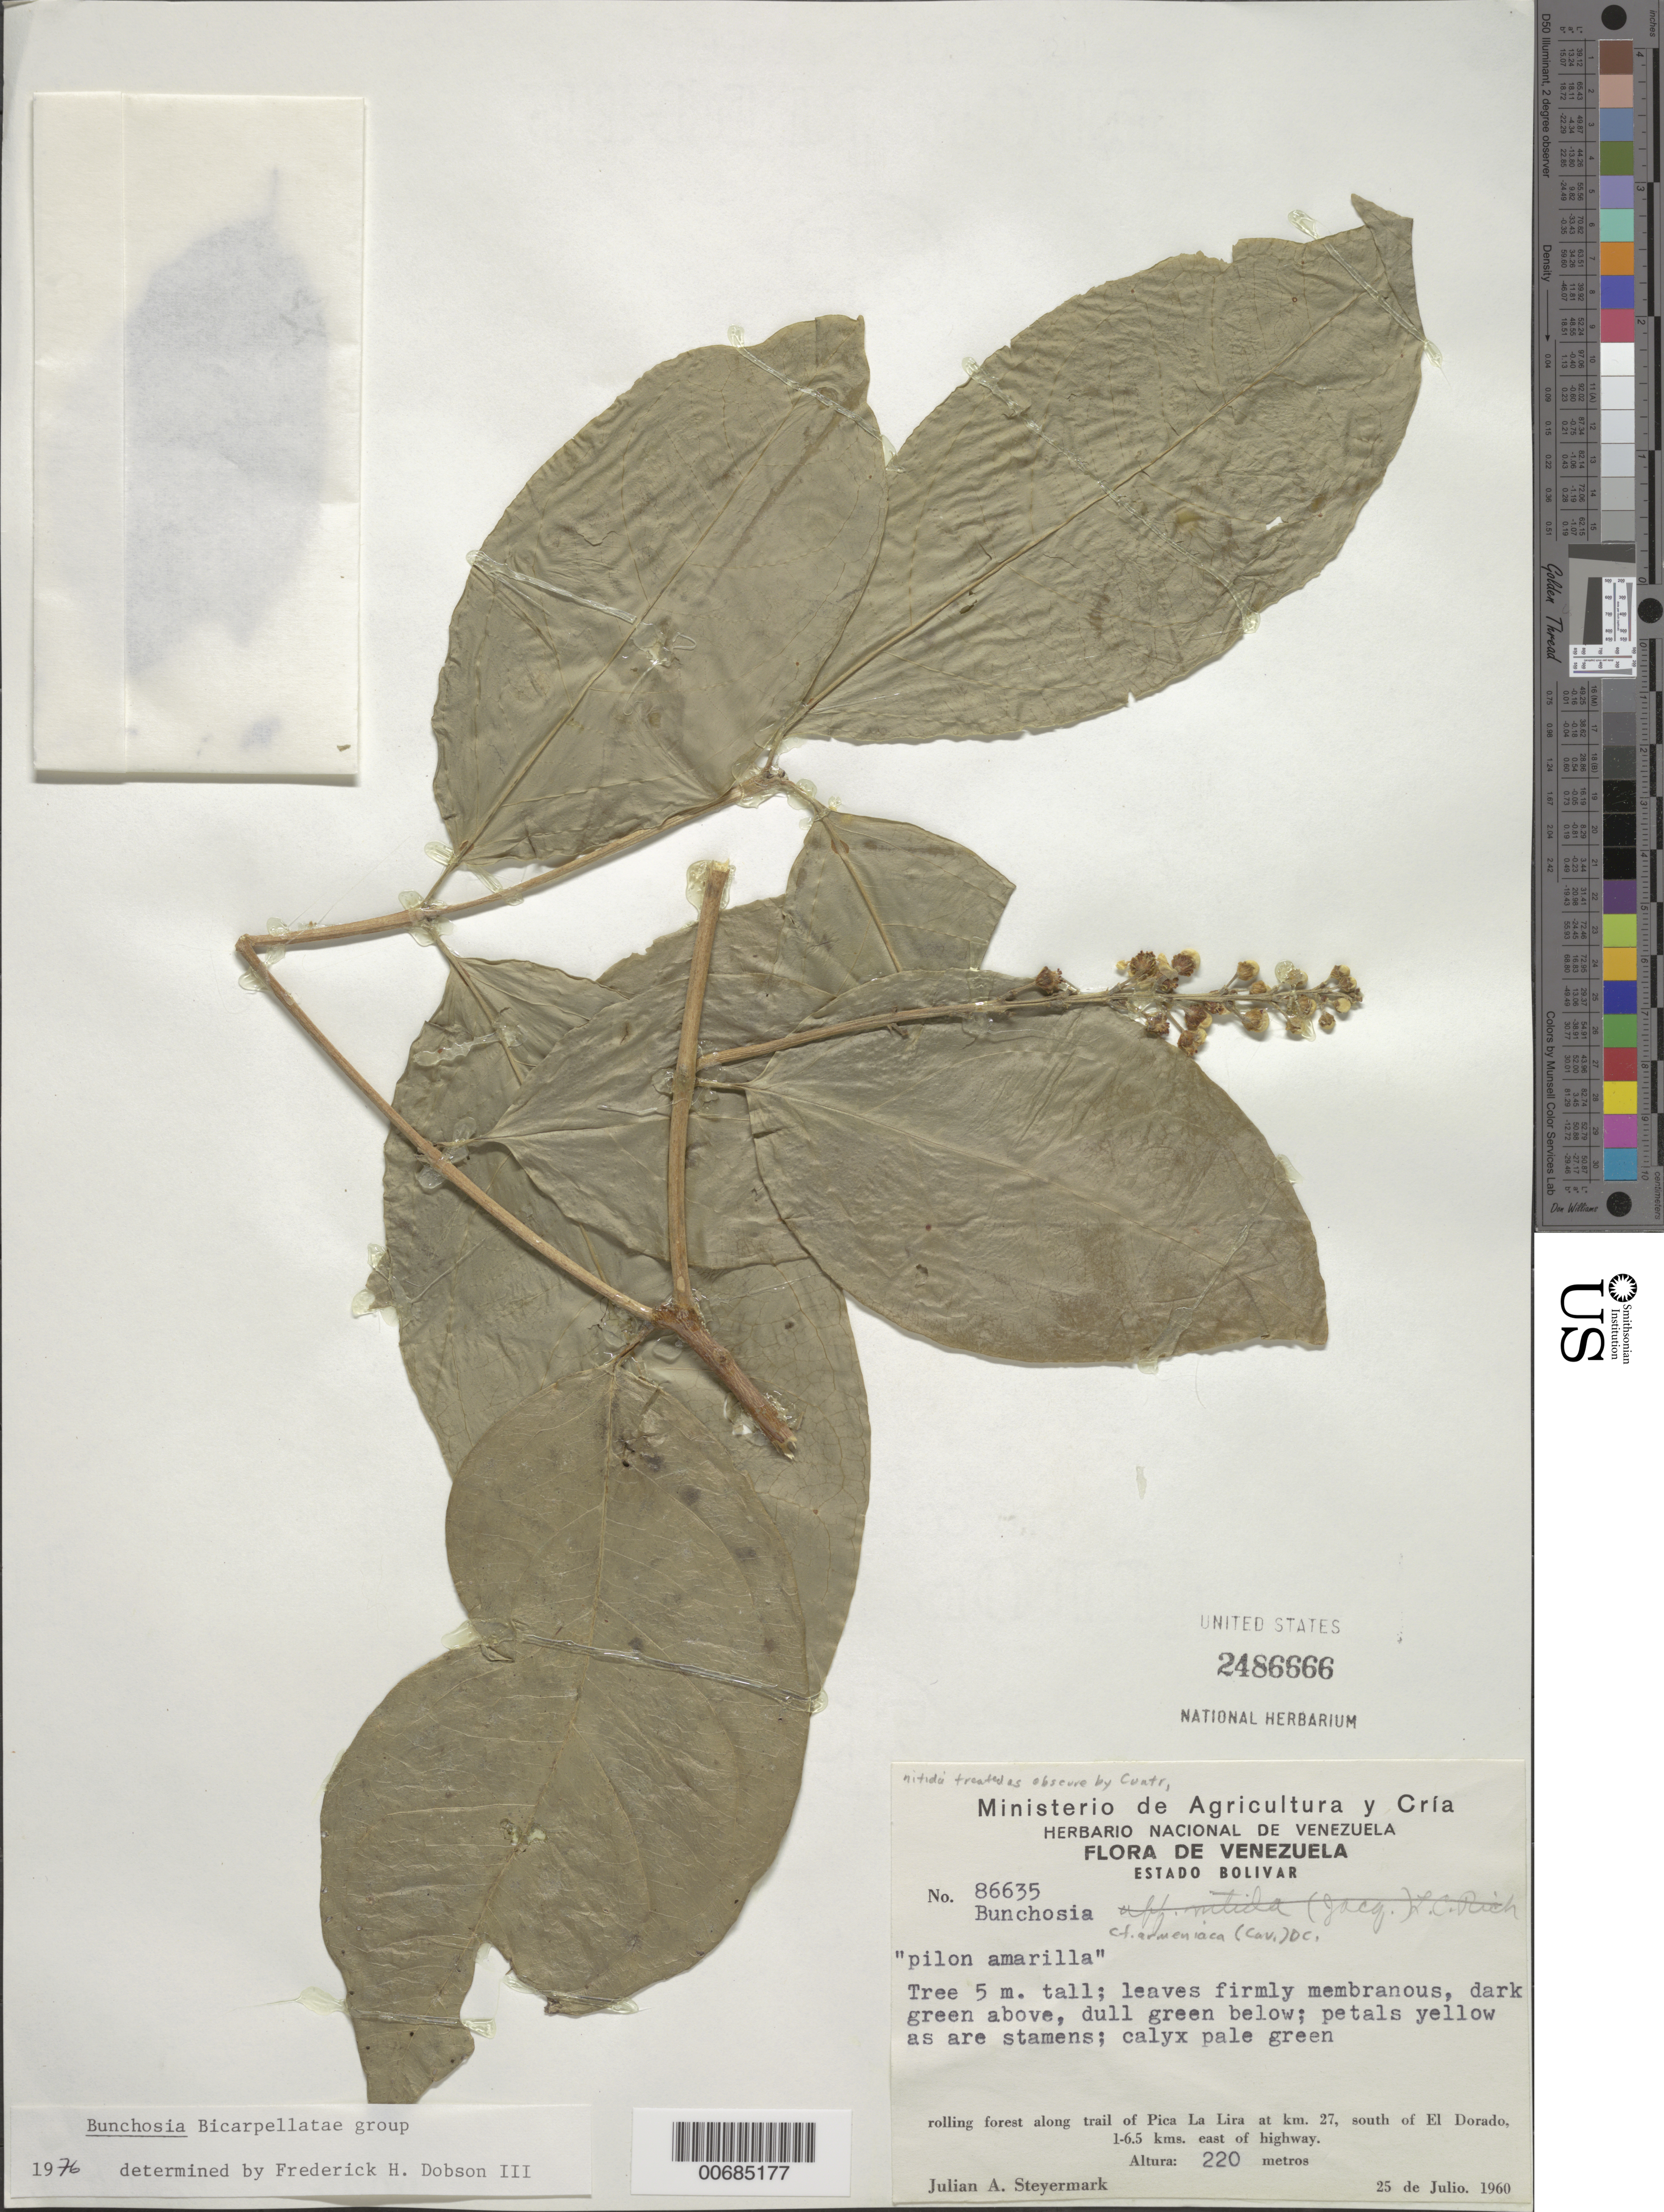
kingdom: Plantae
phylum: Tracheophyta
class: Magnoliopsida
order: Malpighiales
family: Malpighiaceae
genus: Bunchosia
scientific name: Bunchosia armeniaca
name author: (Cav.) DC.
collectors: J. Steyermark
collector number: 86635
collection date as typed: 25-Jul-60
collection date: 1960-07-25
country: Venezuela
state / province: Bolívar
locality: Pica La Lira at km 27, south of El Dorado, 1-6.5 km, E of highway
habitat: Rolling forest along trail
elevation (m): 220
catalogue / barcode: US 2486666